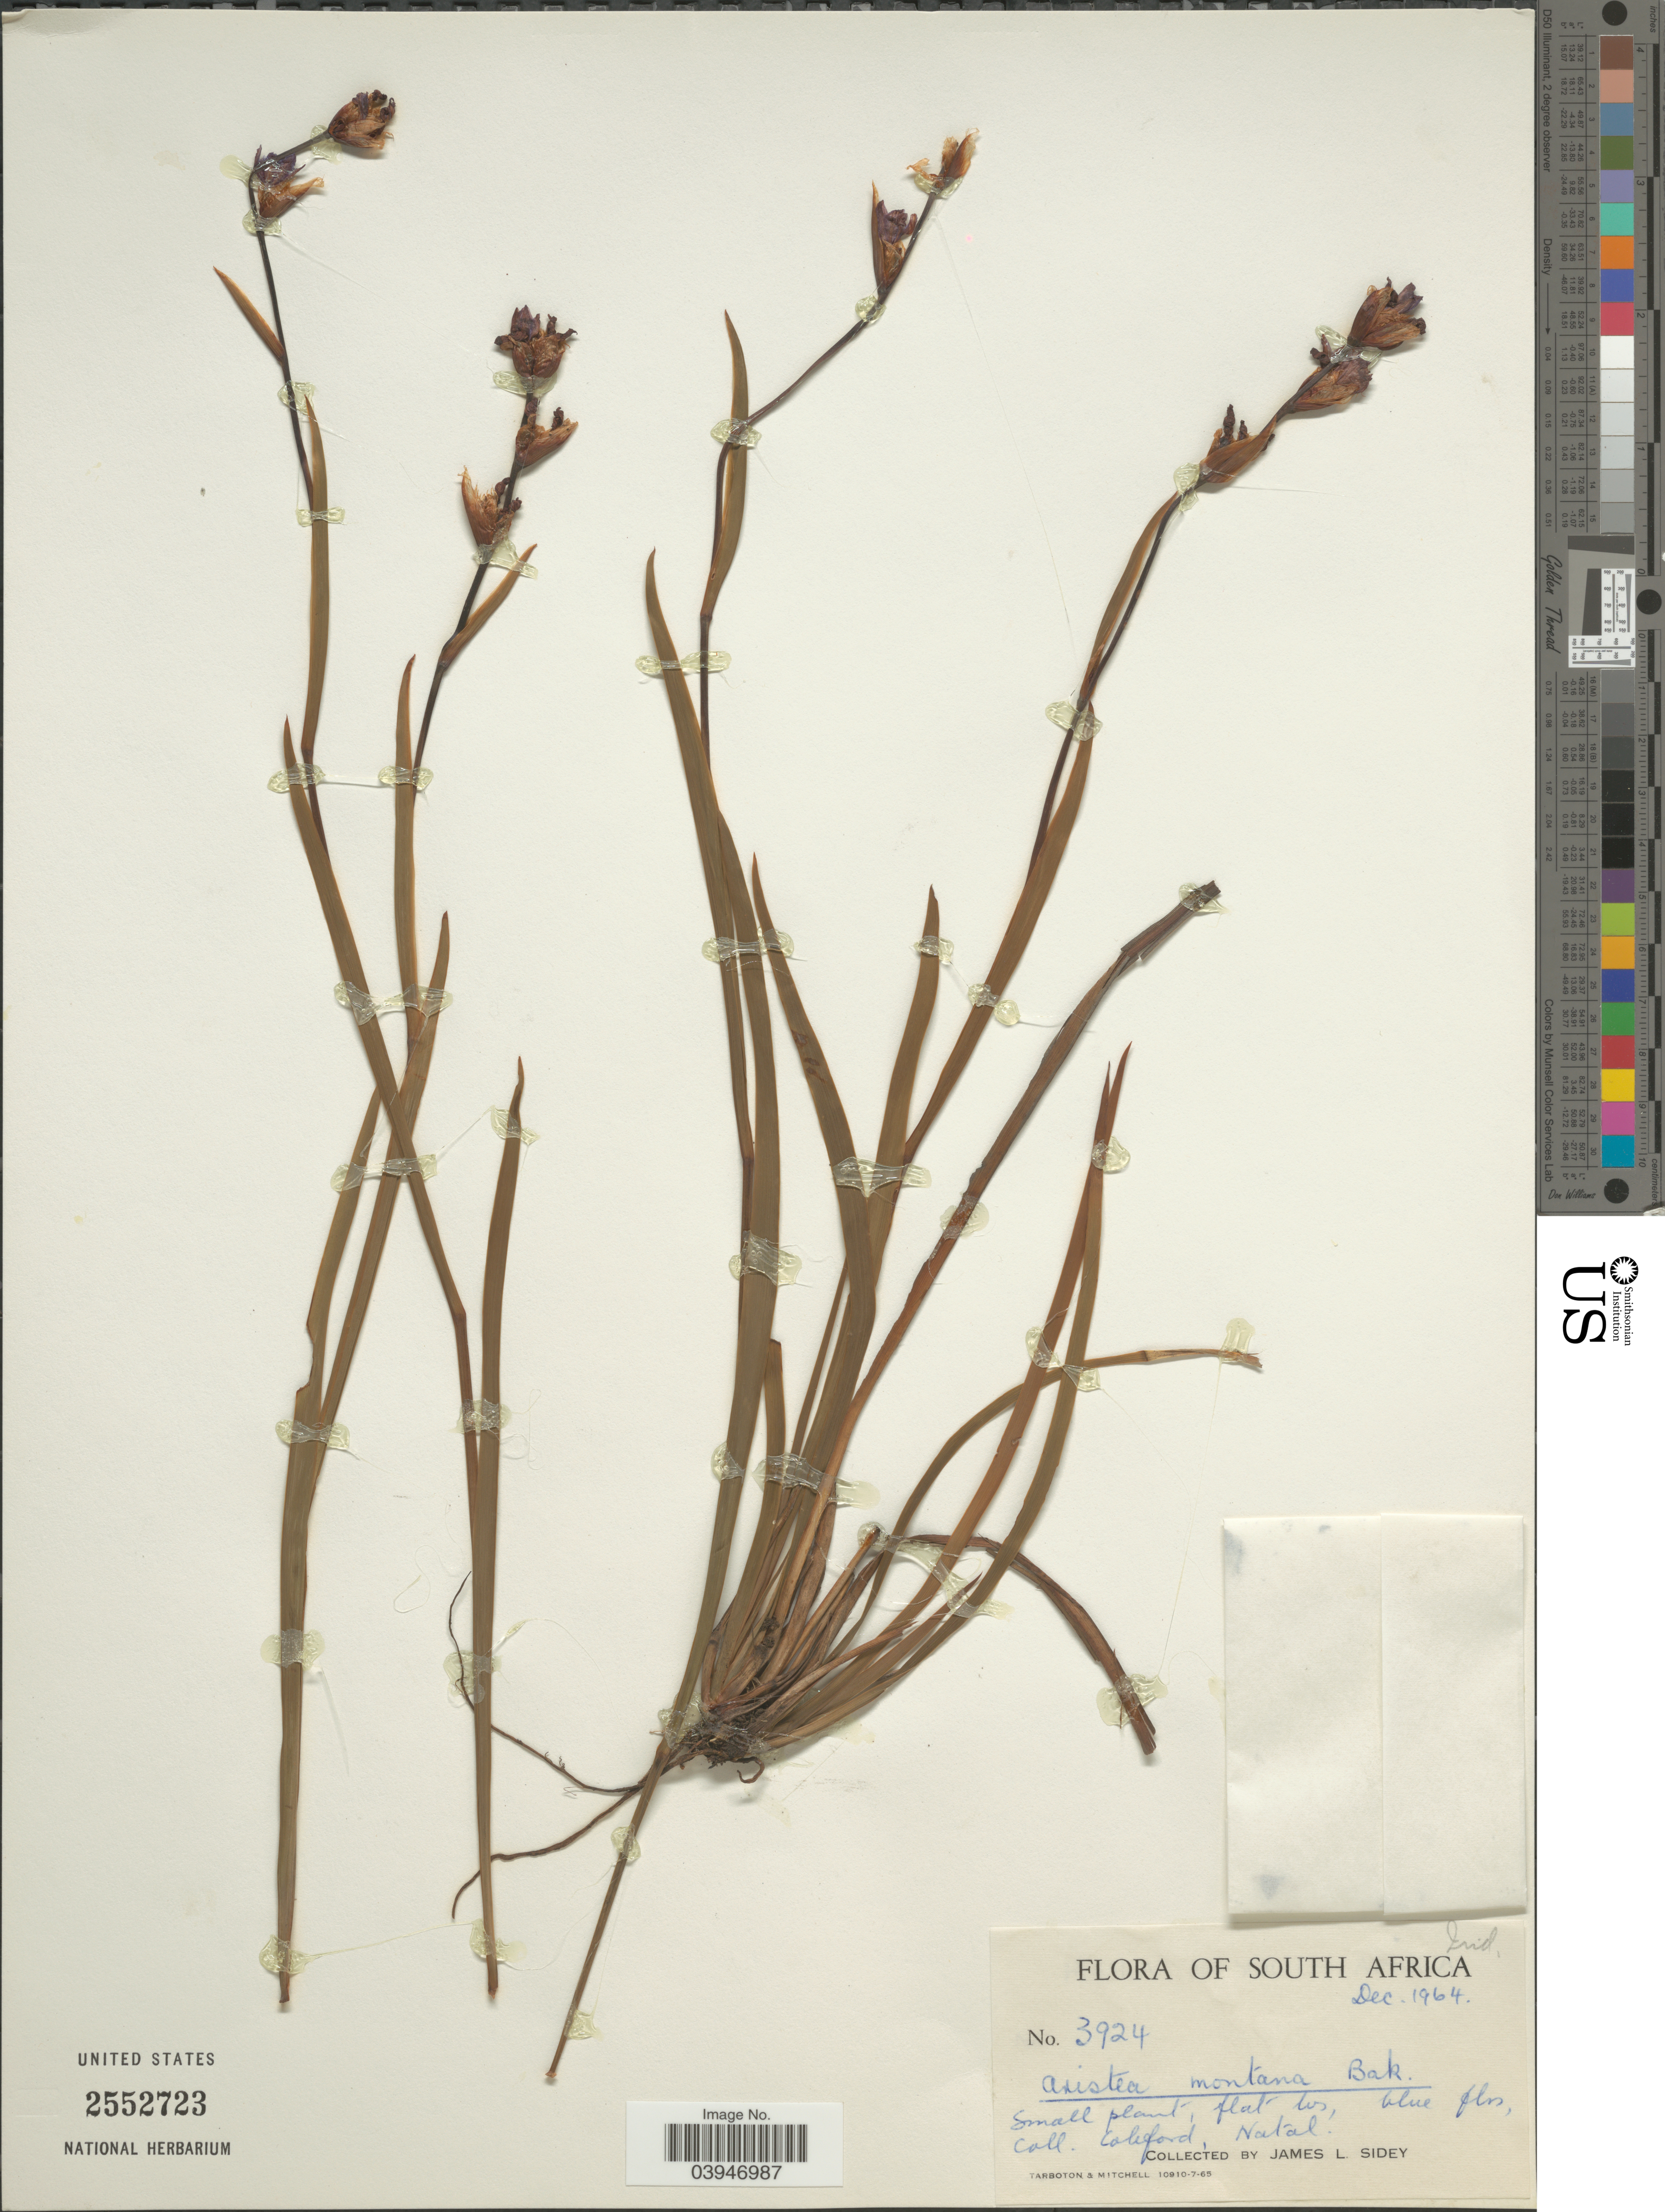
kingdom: Plantae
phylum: Tracheophyta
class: Liliopsida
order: Asparagales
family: Iridaceae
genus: Aristea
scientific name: Aristea montana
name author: Baker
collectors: J. L. Sidey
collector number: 3924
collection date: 1964-12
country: South Africa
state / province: KwaZulu-Natal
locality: Coleford.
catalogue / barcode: US 2552723